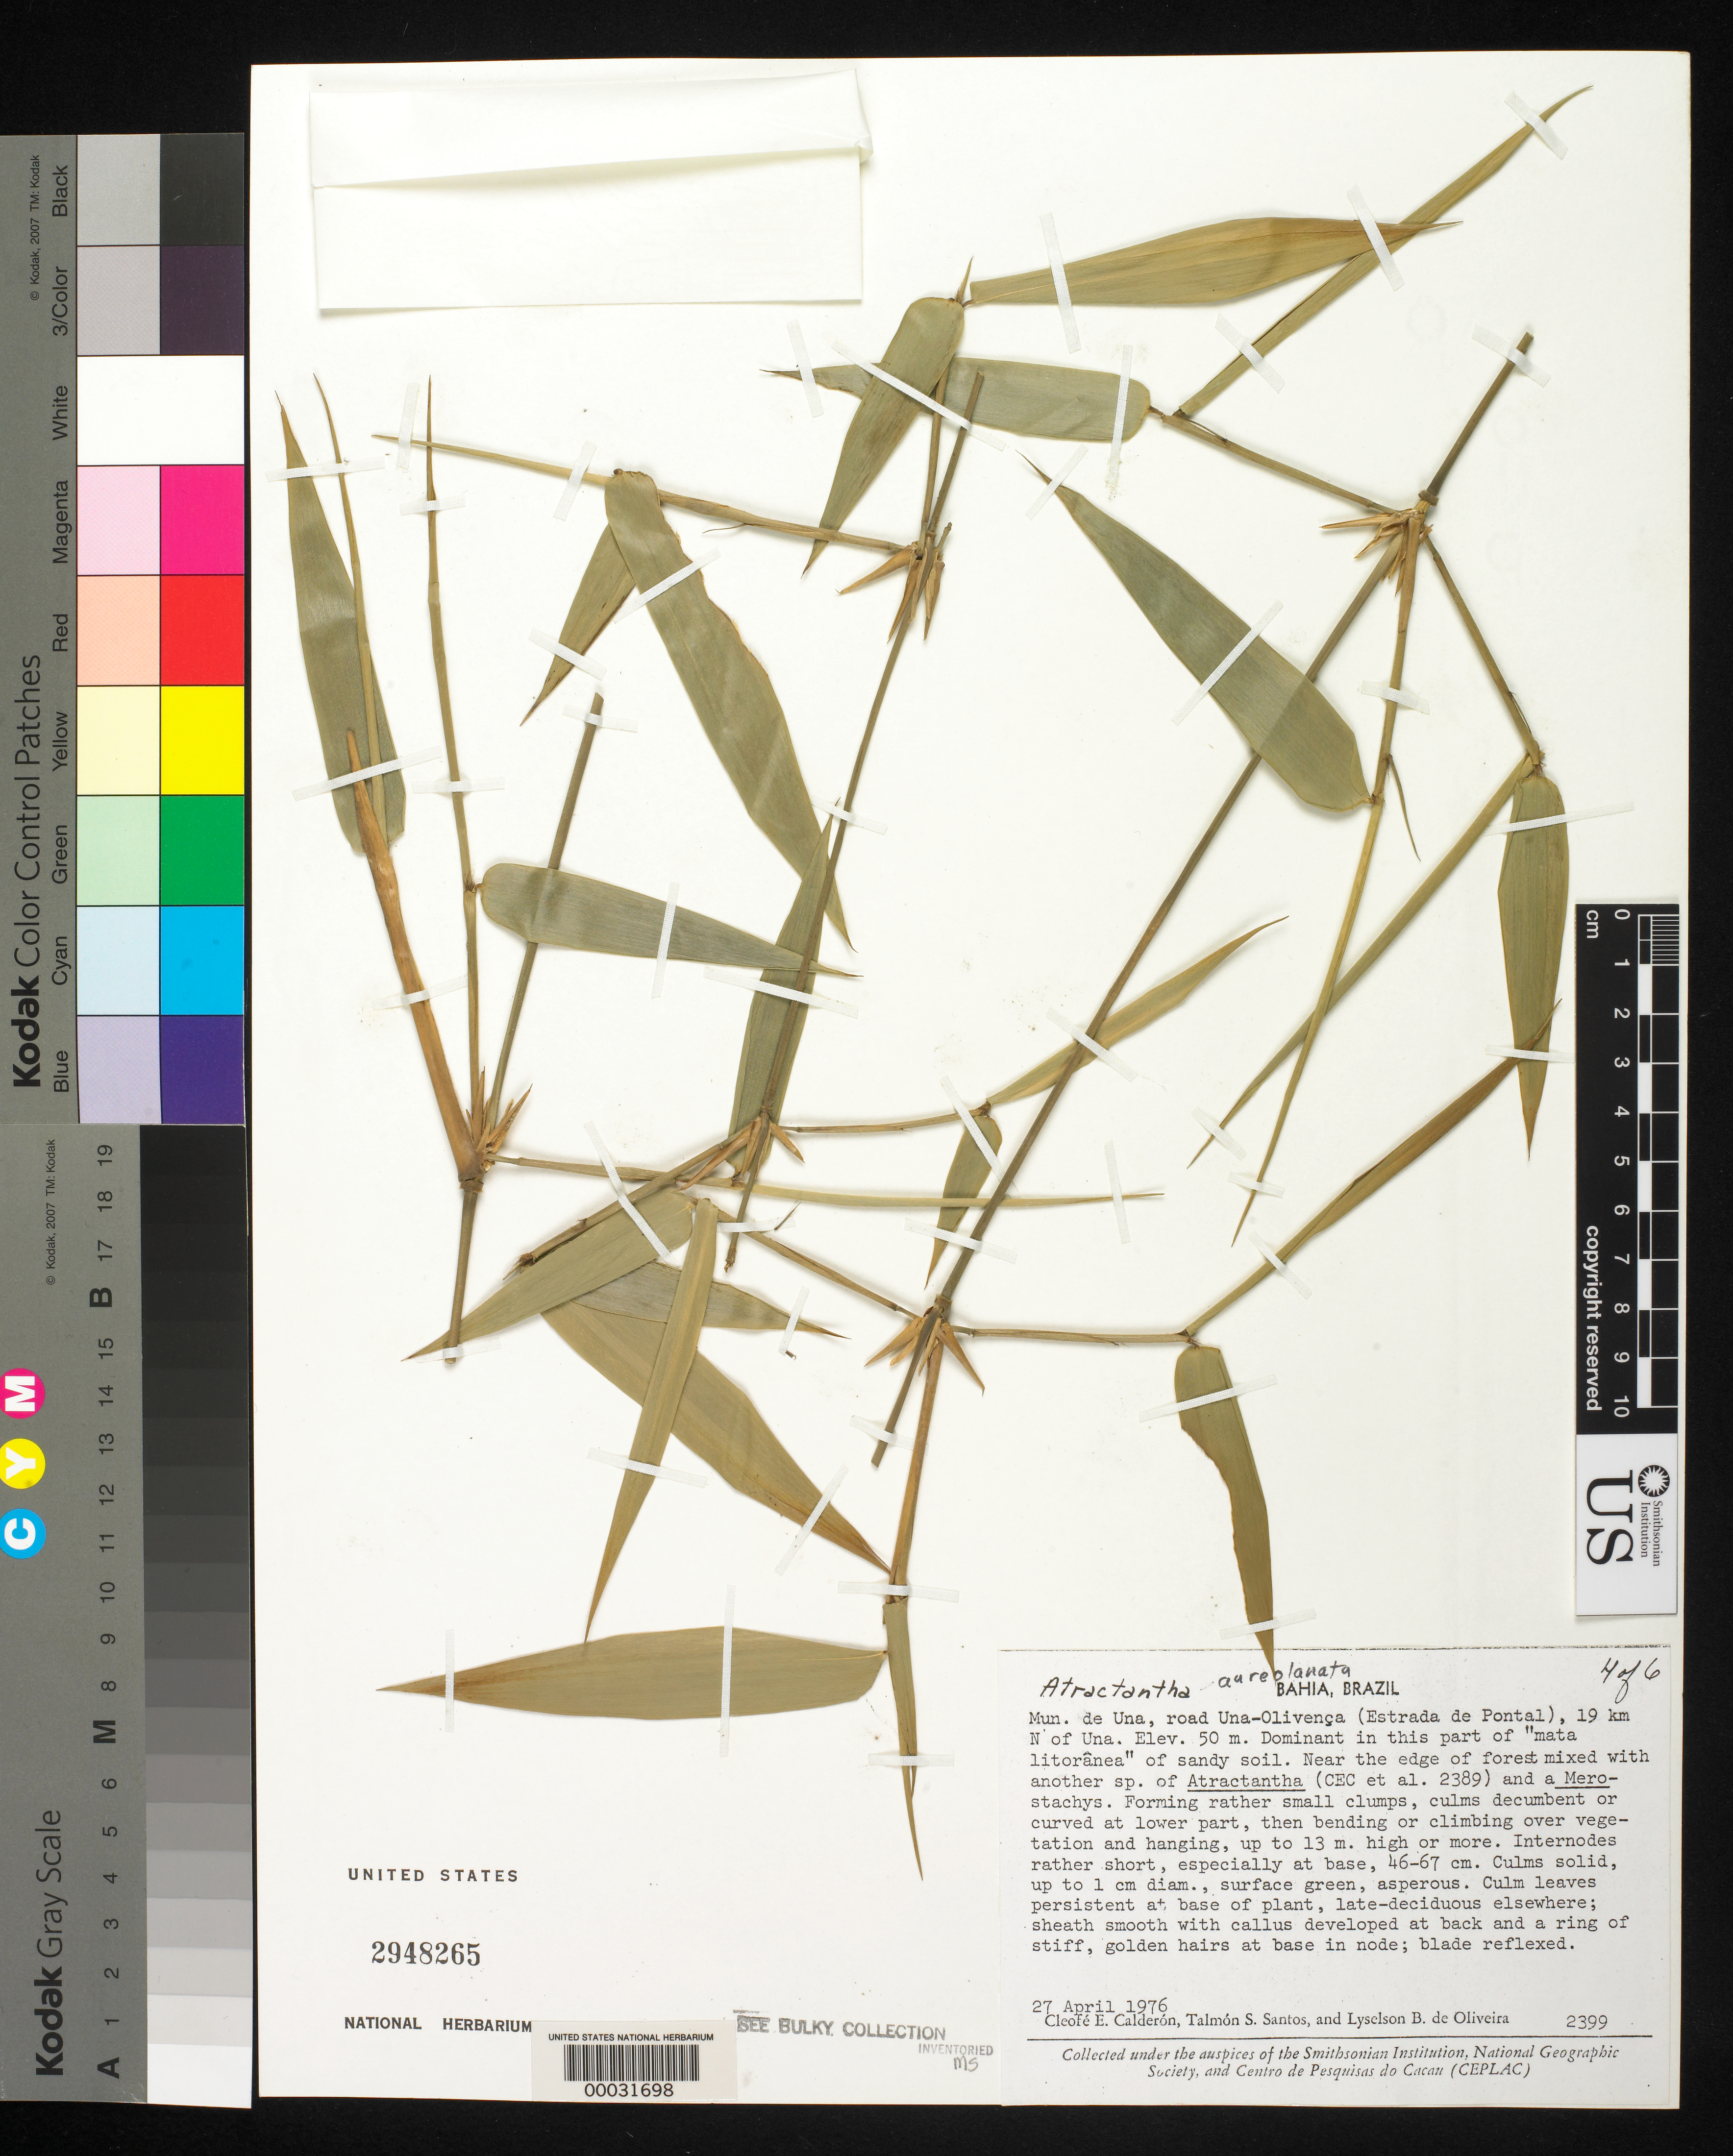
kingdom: Plantae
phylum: Tracheophyta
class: Liliopsida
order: Poales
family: Poaceae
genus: Atractantha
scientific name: Atractantha aureolanata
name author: Judz.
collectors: C. E. Calderón, T. S. Santos & L. de Oliveira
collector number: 2399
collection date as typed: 27 Apr 1976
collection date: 1976-04-27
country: Brazil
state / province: Bahia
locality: Una, olivenga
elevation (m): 50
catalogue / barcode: US 2948265